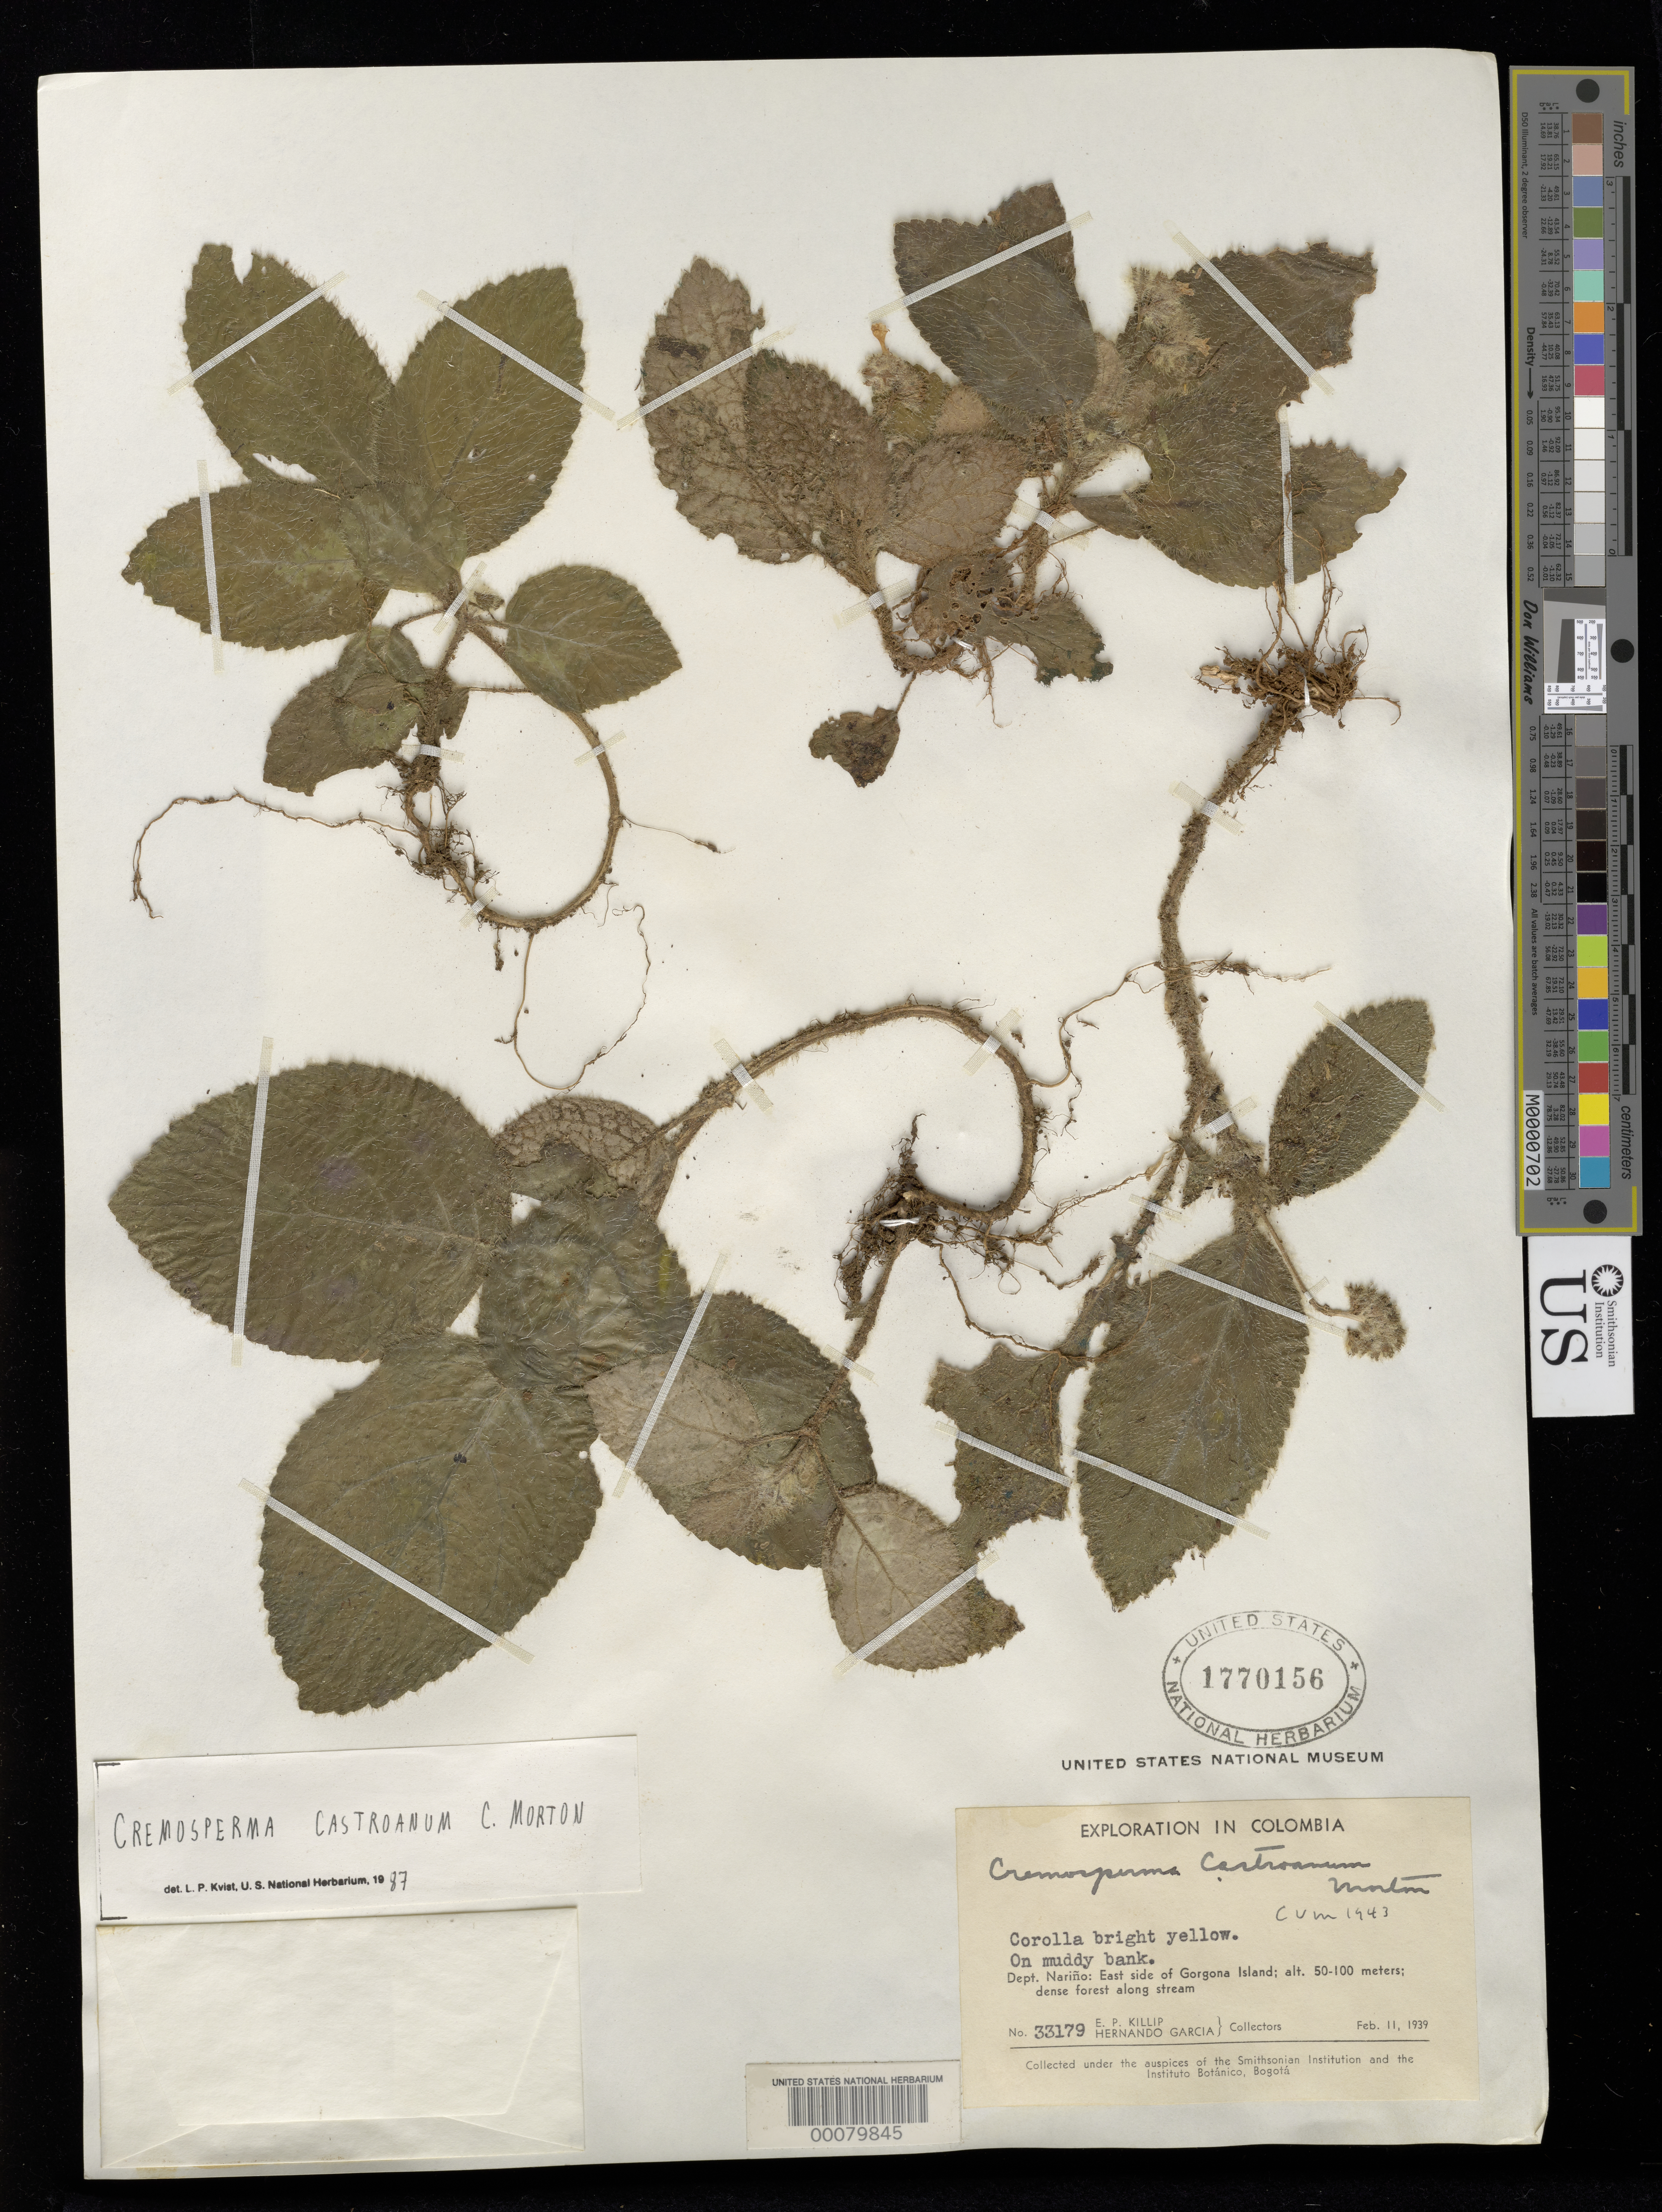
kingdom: Plantae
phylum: Tracheophyta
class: Magnoliopsida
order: Lamiales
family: Gesneriaceae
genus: Cremosperma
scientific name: Cremosperma castroanum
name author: C.V. Morton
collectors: E. P. Killip & H. Garcia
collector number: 33179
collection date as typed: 11 Feb 1939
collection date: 1939-02-11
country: Colombia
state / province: Nariño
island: Gorgona Island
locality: East side of Gorgona Island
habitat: On muddy bank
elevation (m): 50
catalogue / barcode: US 1770156